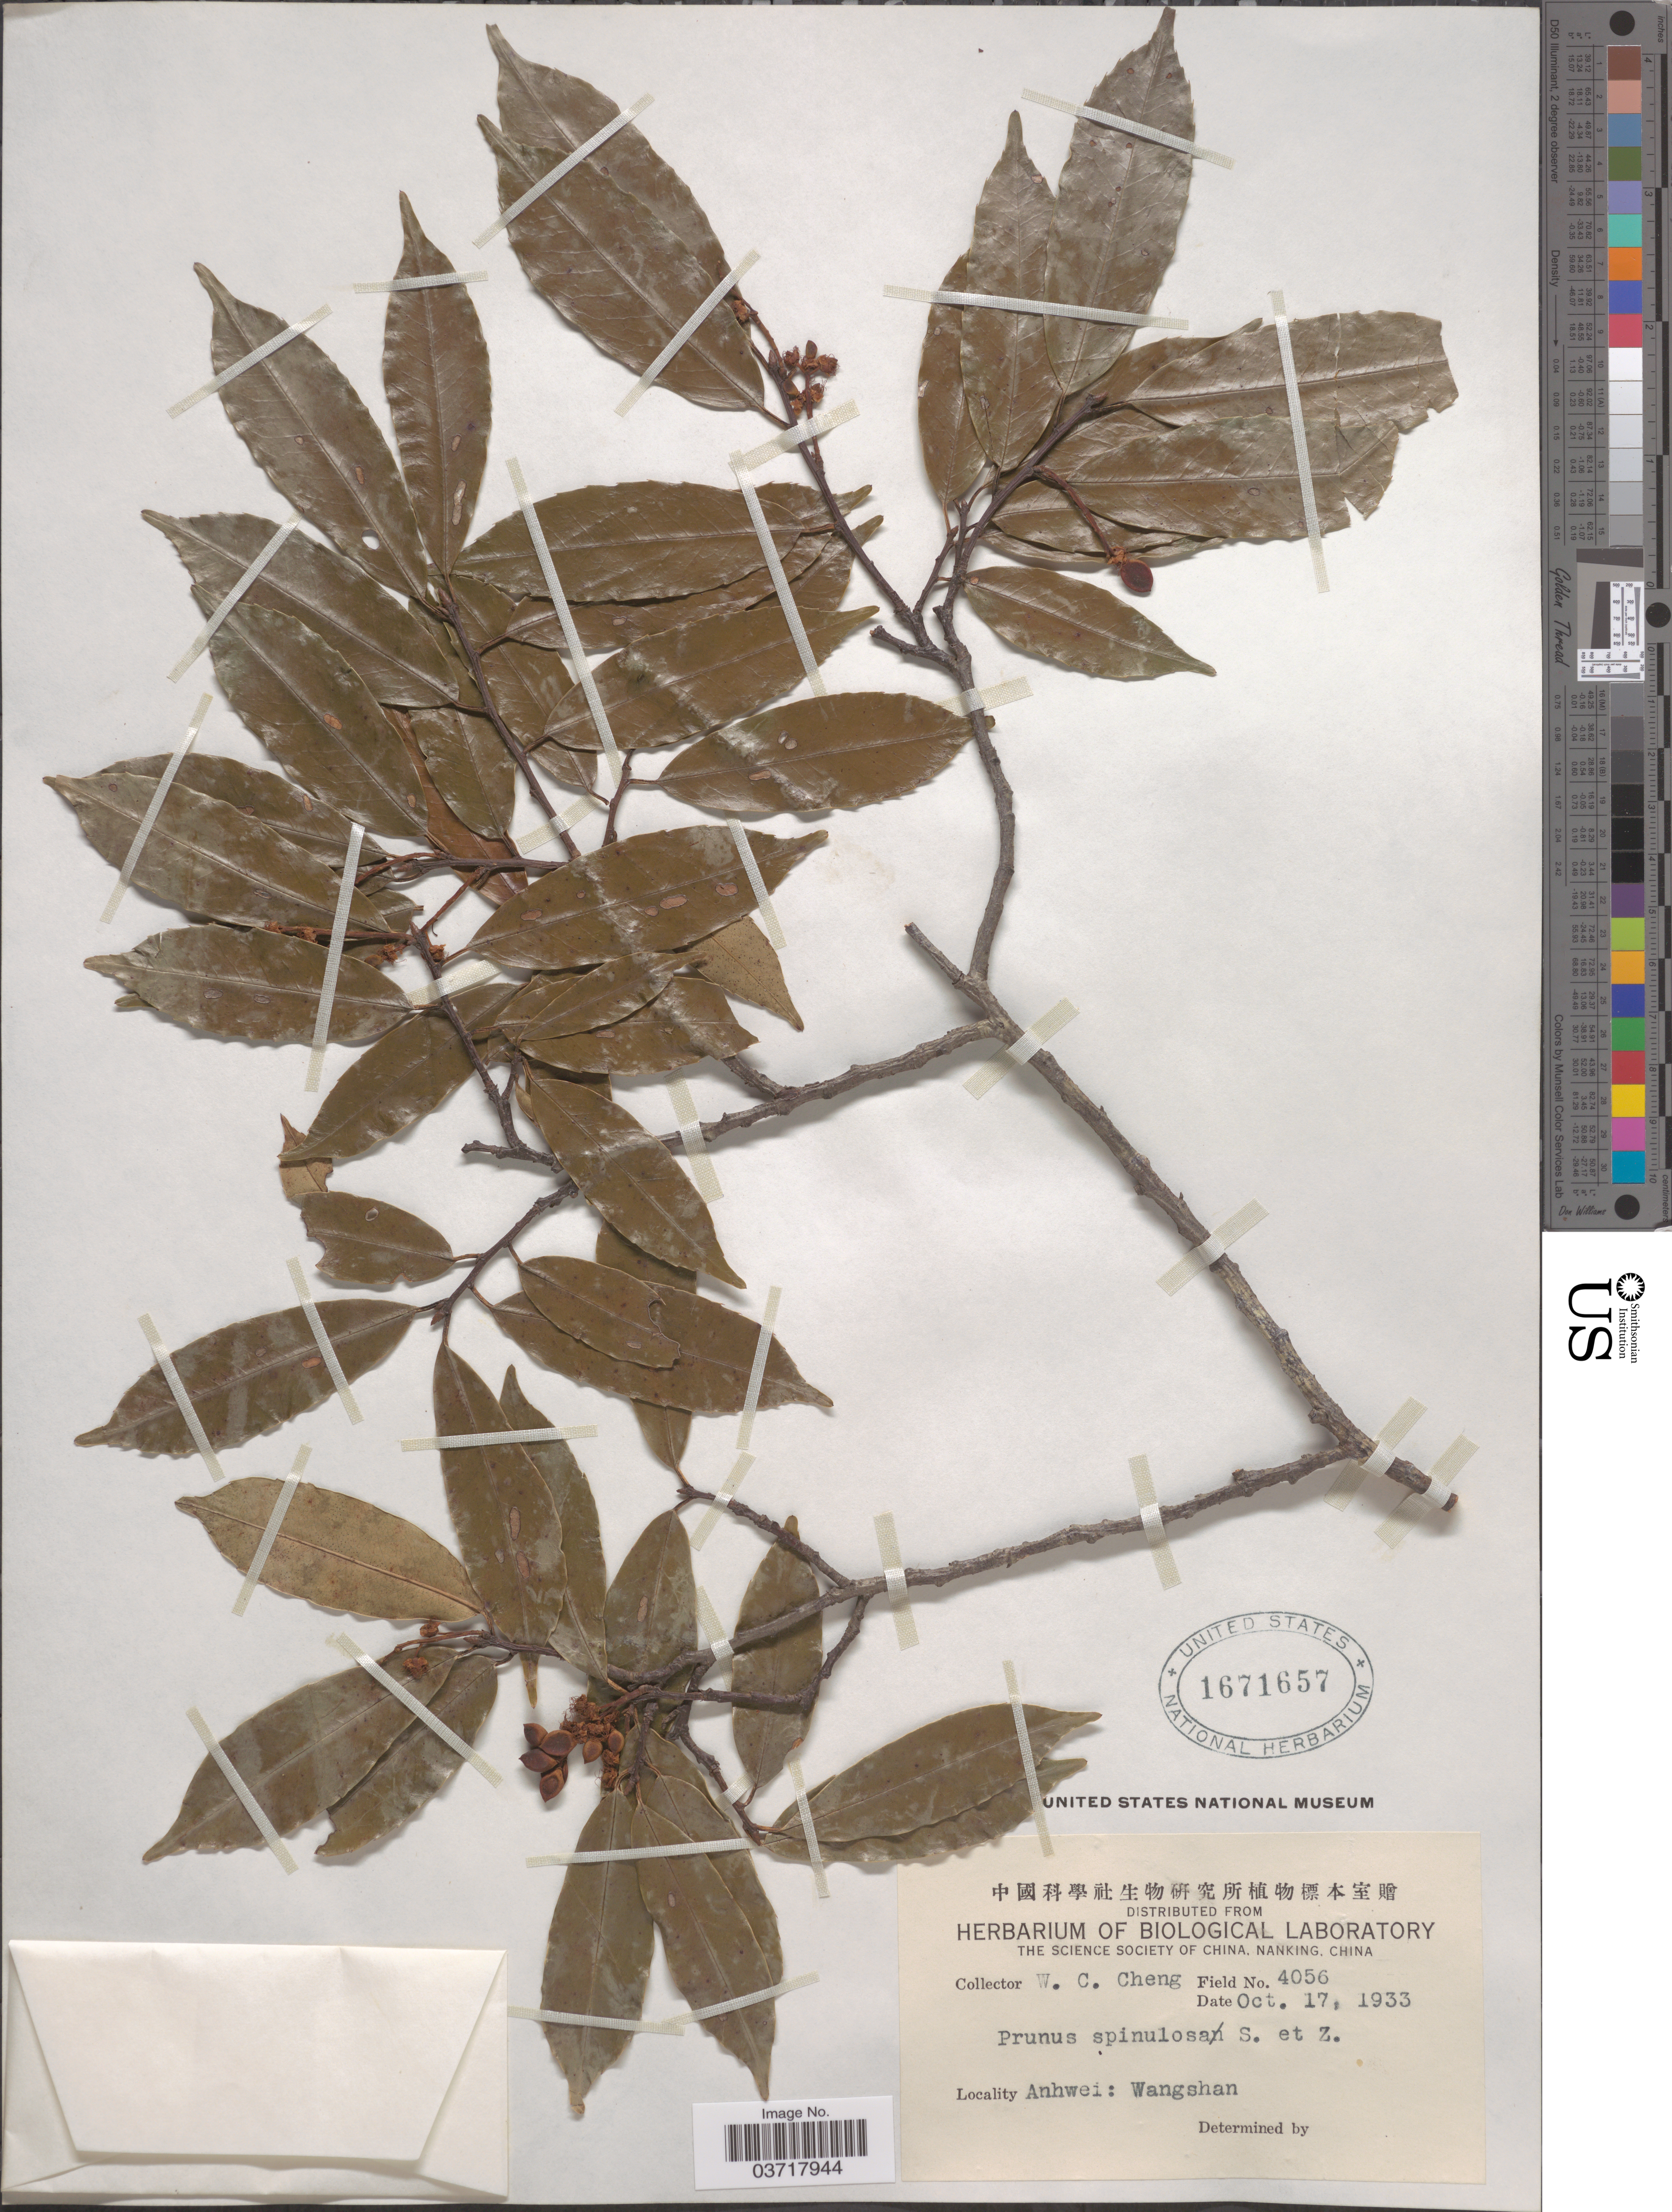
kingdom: Plantae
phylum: Tracheophyta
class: Magnoliopsida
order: Rosales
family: Rosaceae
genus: Prunus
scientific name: Prunus oligantha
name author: Kalkman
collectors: W. C. Cheng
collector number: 4056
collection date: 1933-10-17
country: China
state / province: Anhui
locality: Anhwei: Wangshan.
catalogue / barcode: US 1671657